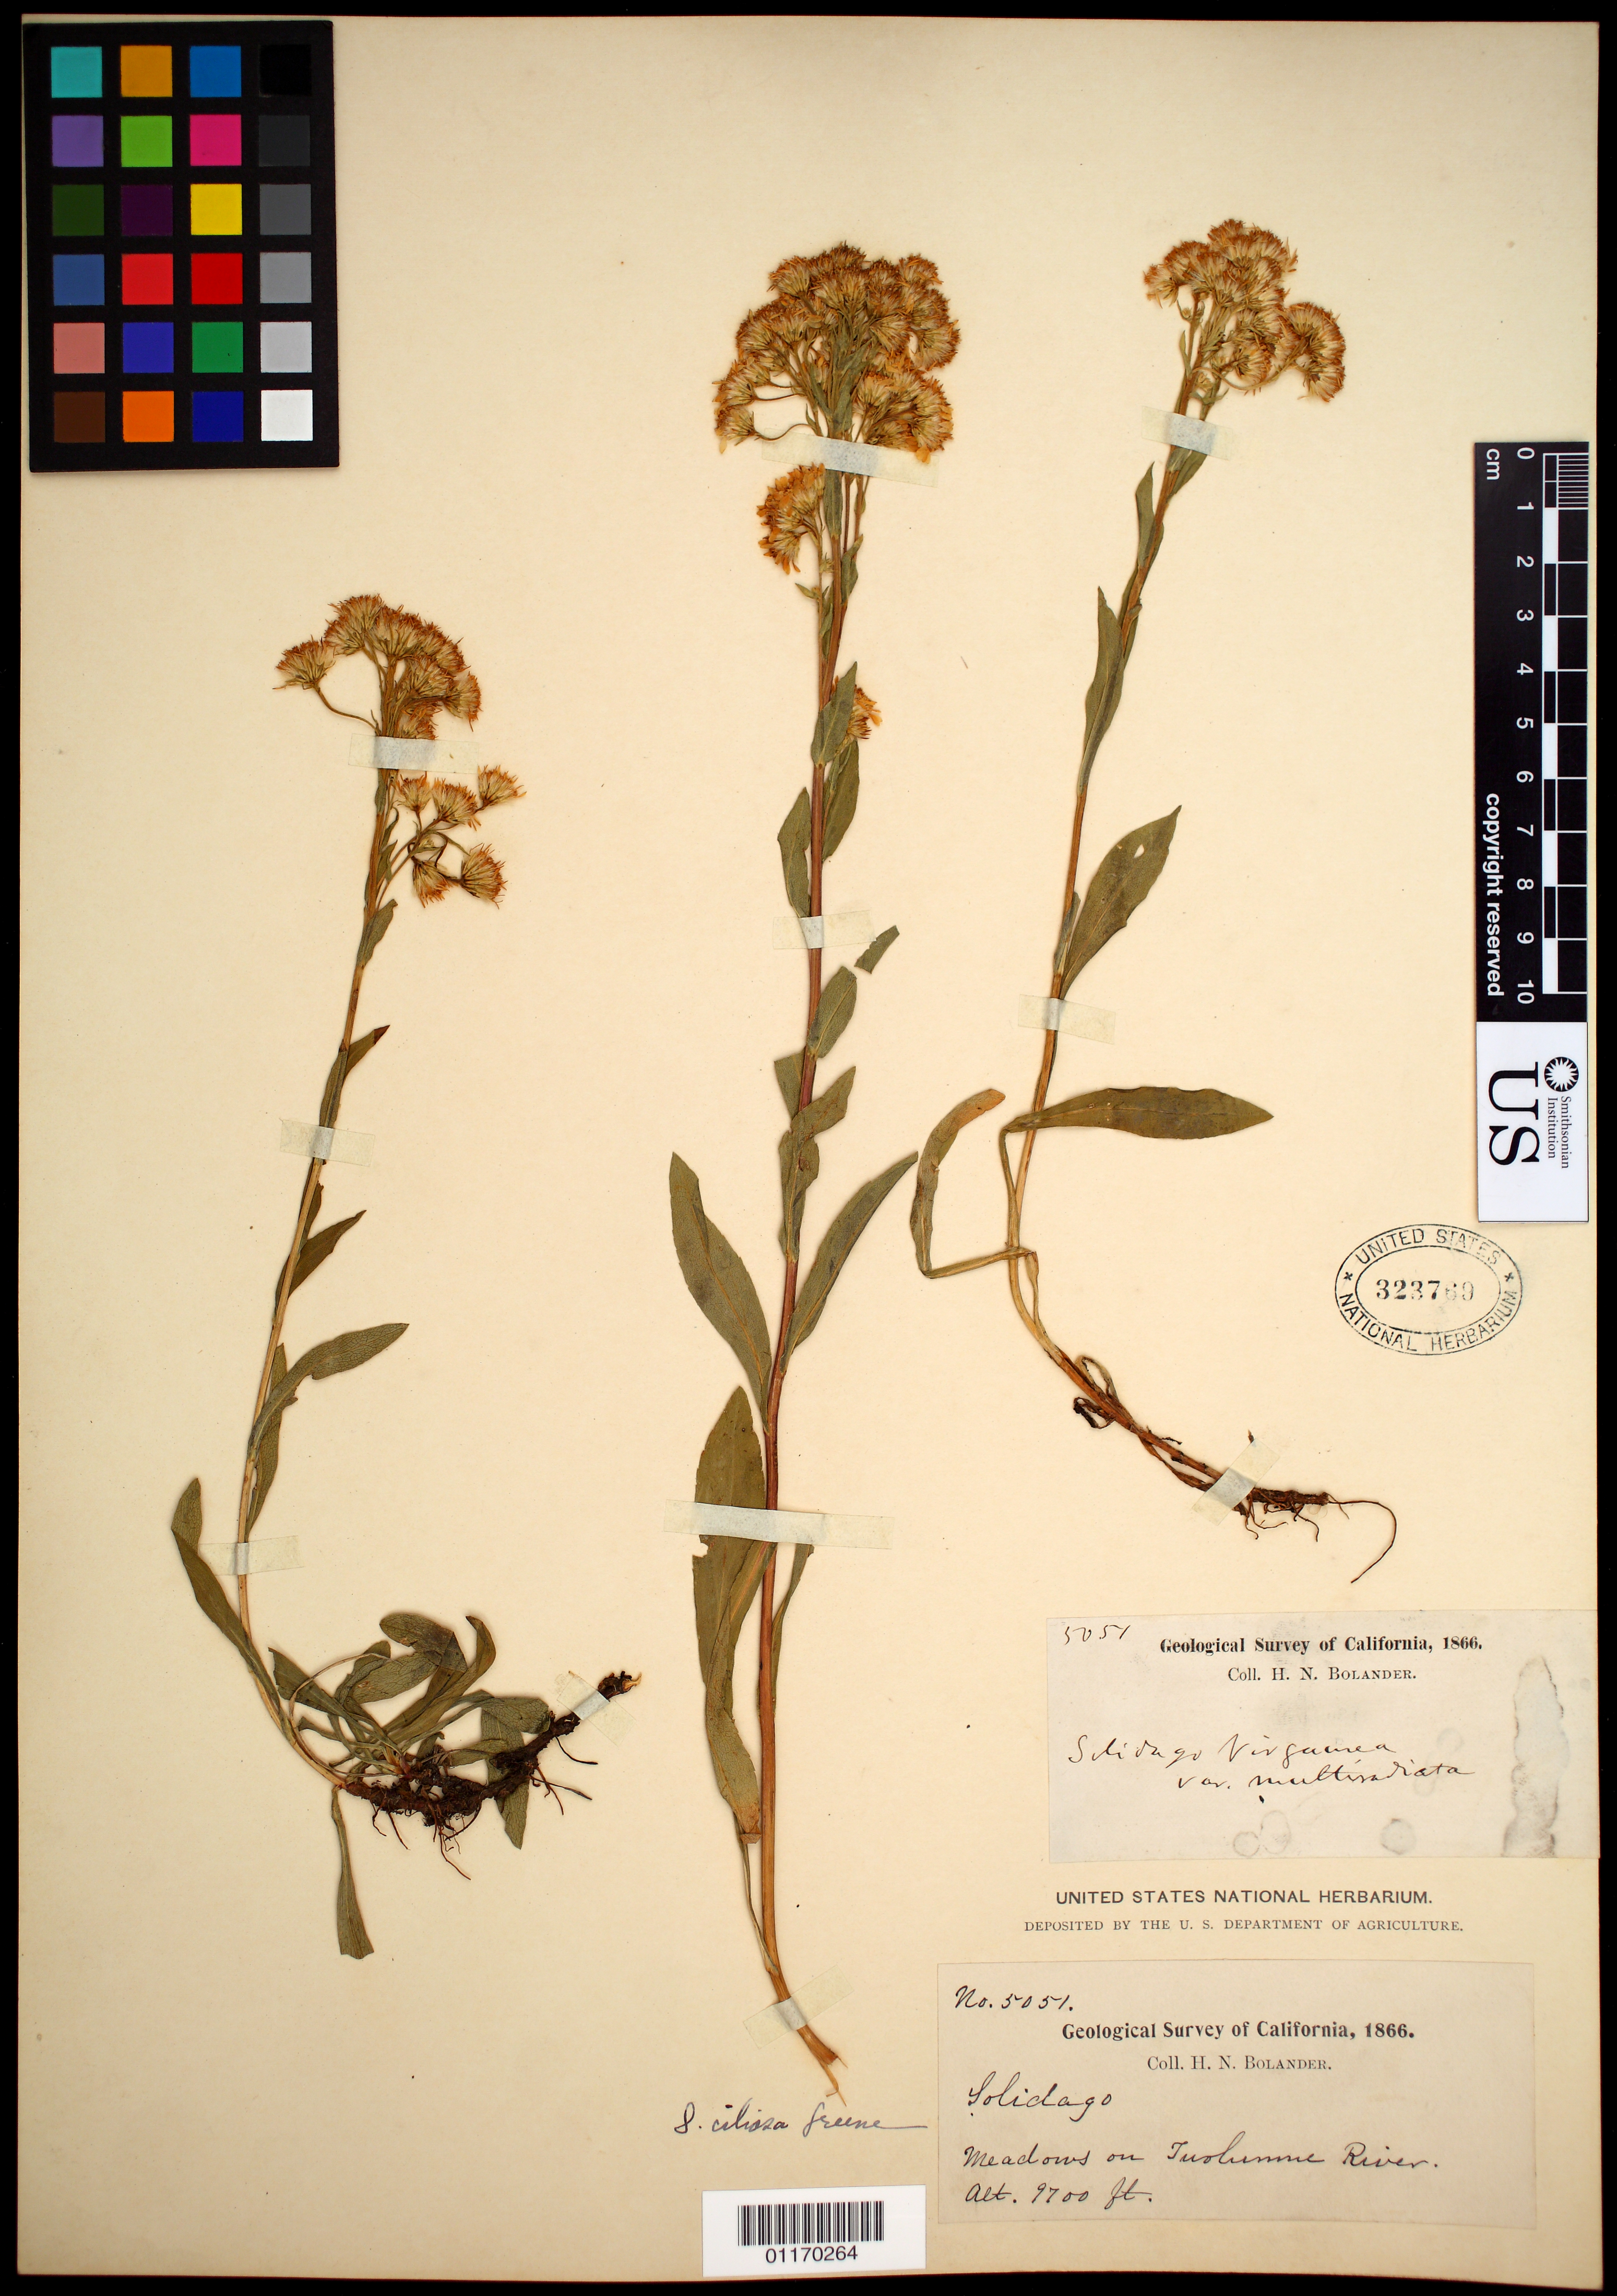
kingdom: Plantae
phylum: Tracheophyta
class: Magnoliopsida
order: Asterales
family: Asteraceae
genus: Solidago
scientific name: Solidago ciliosa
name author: Greene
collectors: H. Bolander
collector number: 5051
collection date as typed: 1866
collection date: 1866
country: United States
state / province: California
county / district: Tuolumne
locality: Meadows on Tuolumne River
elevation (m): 2957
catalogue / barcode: US 323769